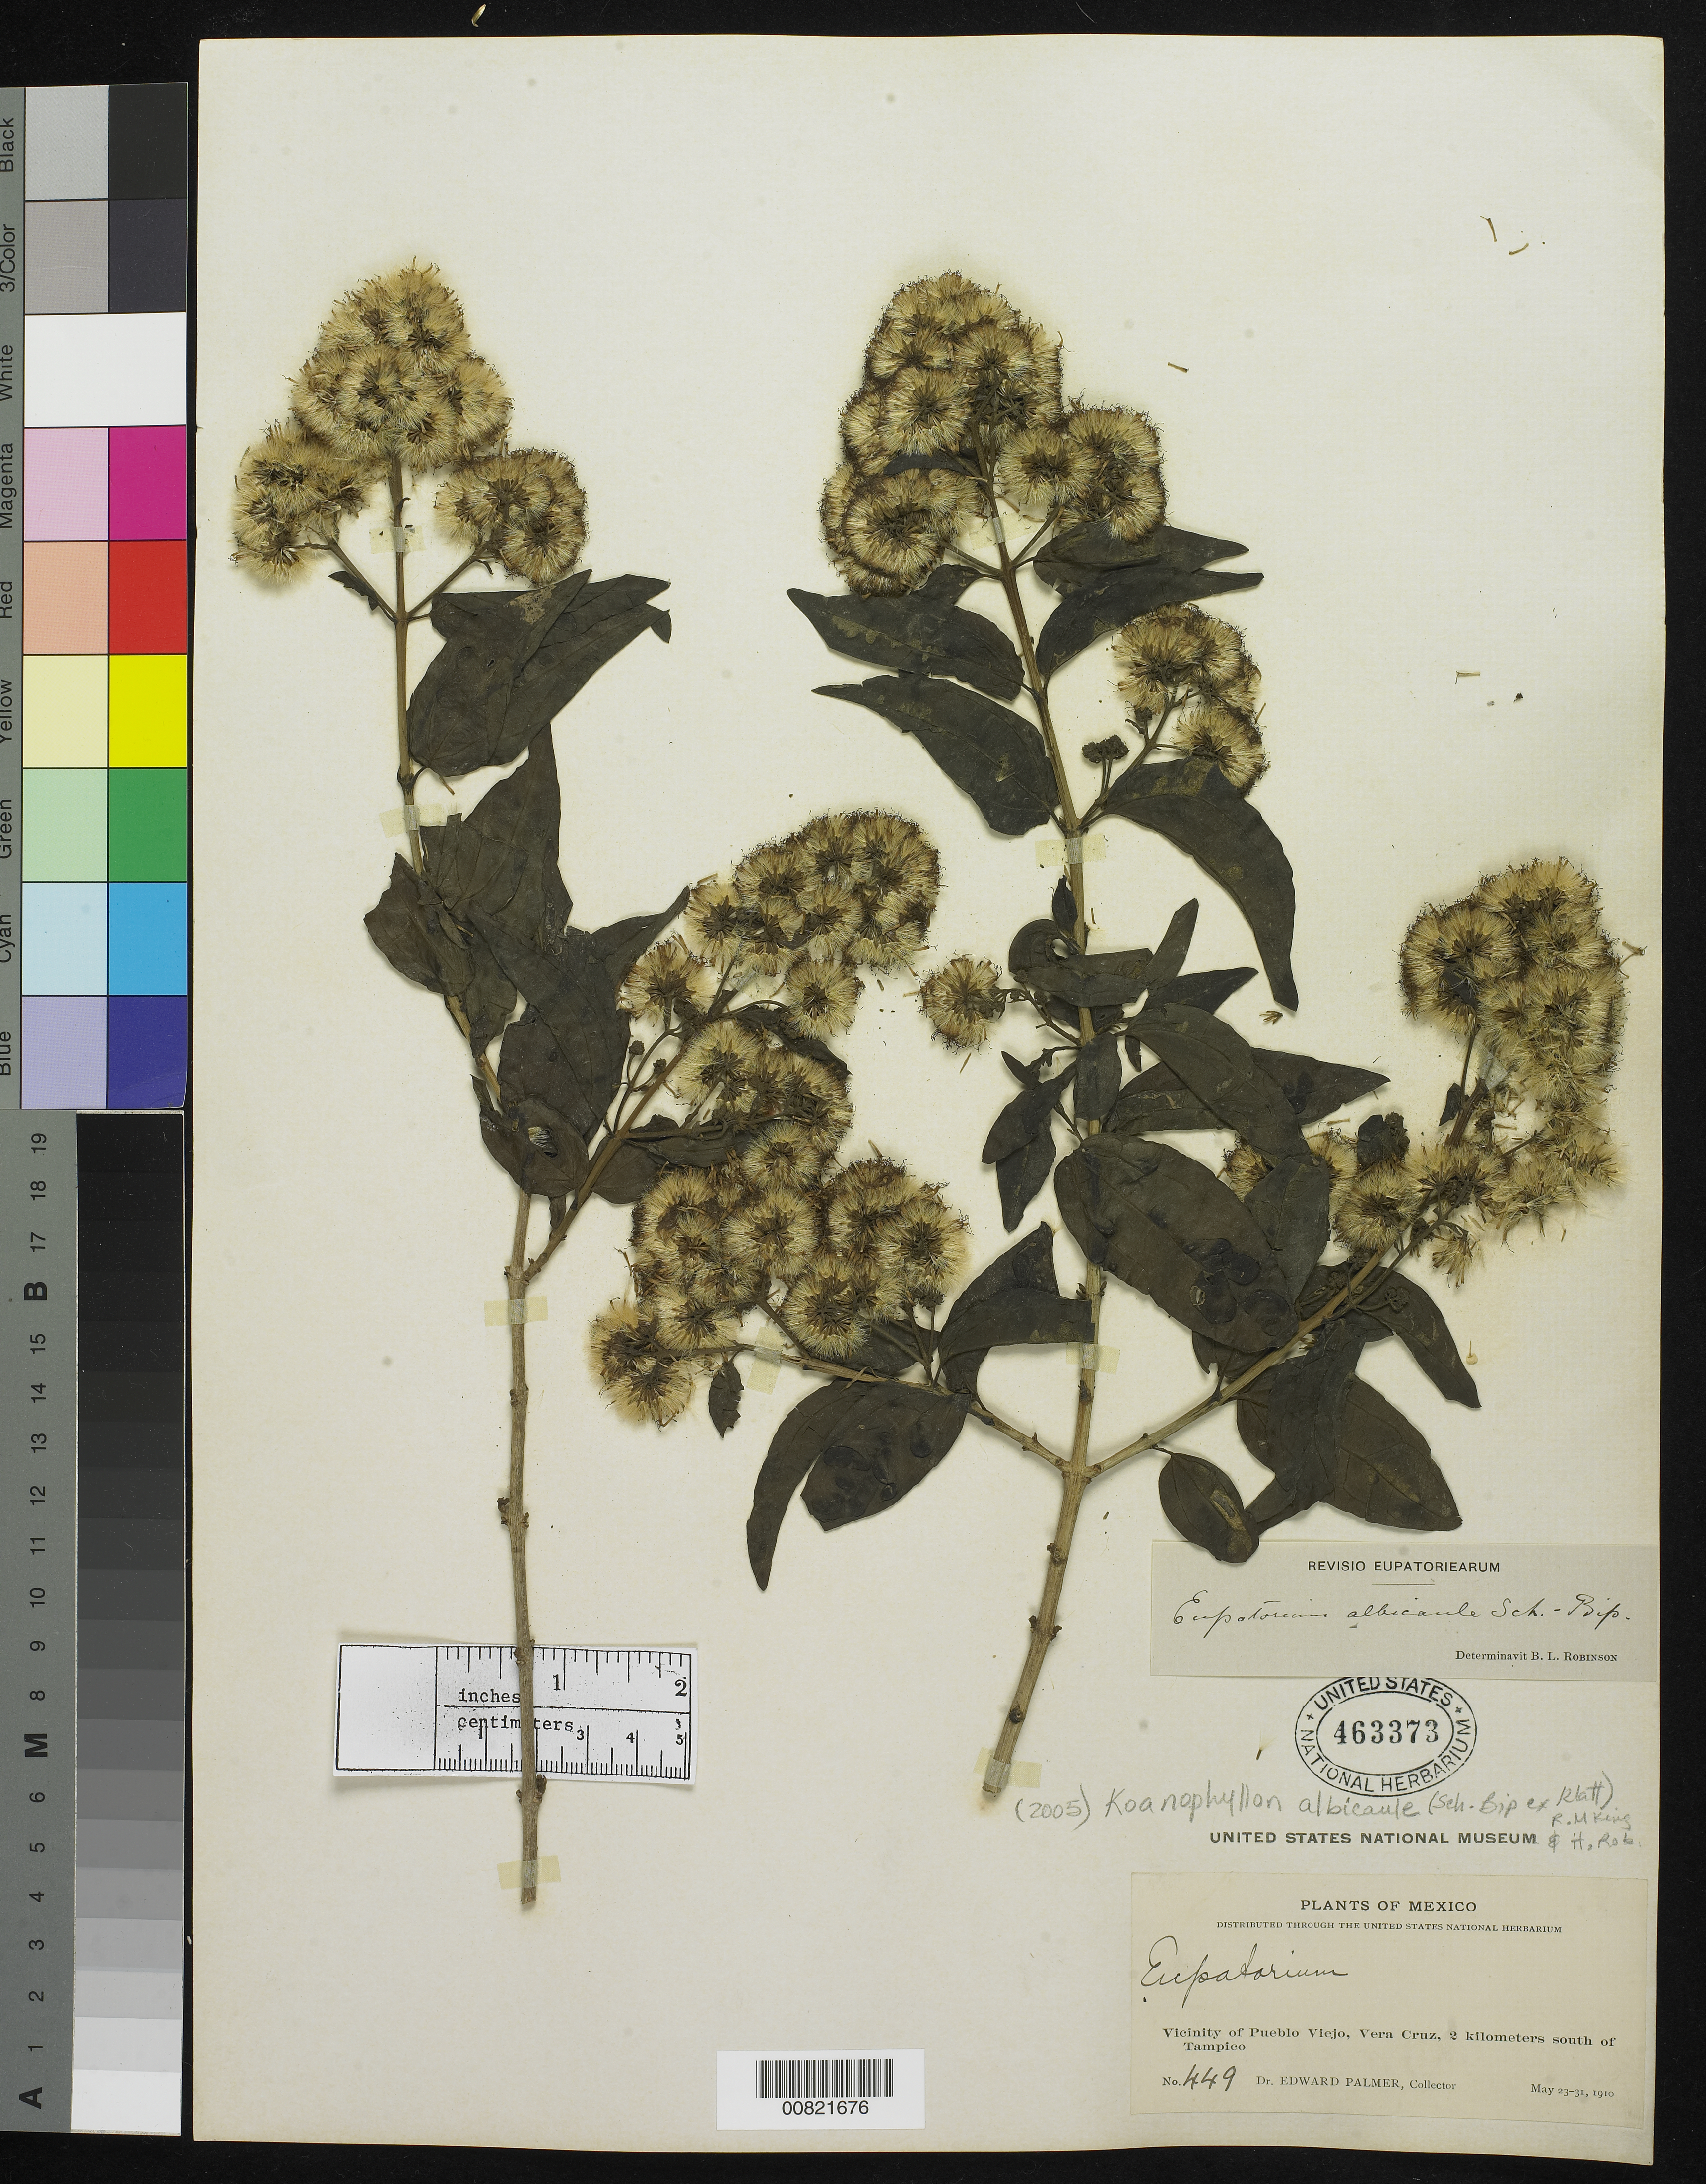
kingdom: Plantae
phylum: Tracheophyta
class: Magnoliopsida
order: Asterales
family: Asteraceae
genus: Koanophyllon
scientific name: Koanophyllon albicaule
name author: (Sch. Bip. ex Klatt) R.M. King & H. Rob.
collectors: E. Palmer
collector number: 449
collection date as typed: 23 May 1910 to 31 May 1910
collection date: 1910-05-23/1910-05-31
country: Mexico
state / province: Veracruz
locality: Vicinity of Pueblo Viejo, Varacruz, 2 kilometers south of Tampico, Tamaulipas.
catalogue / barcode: US 463373